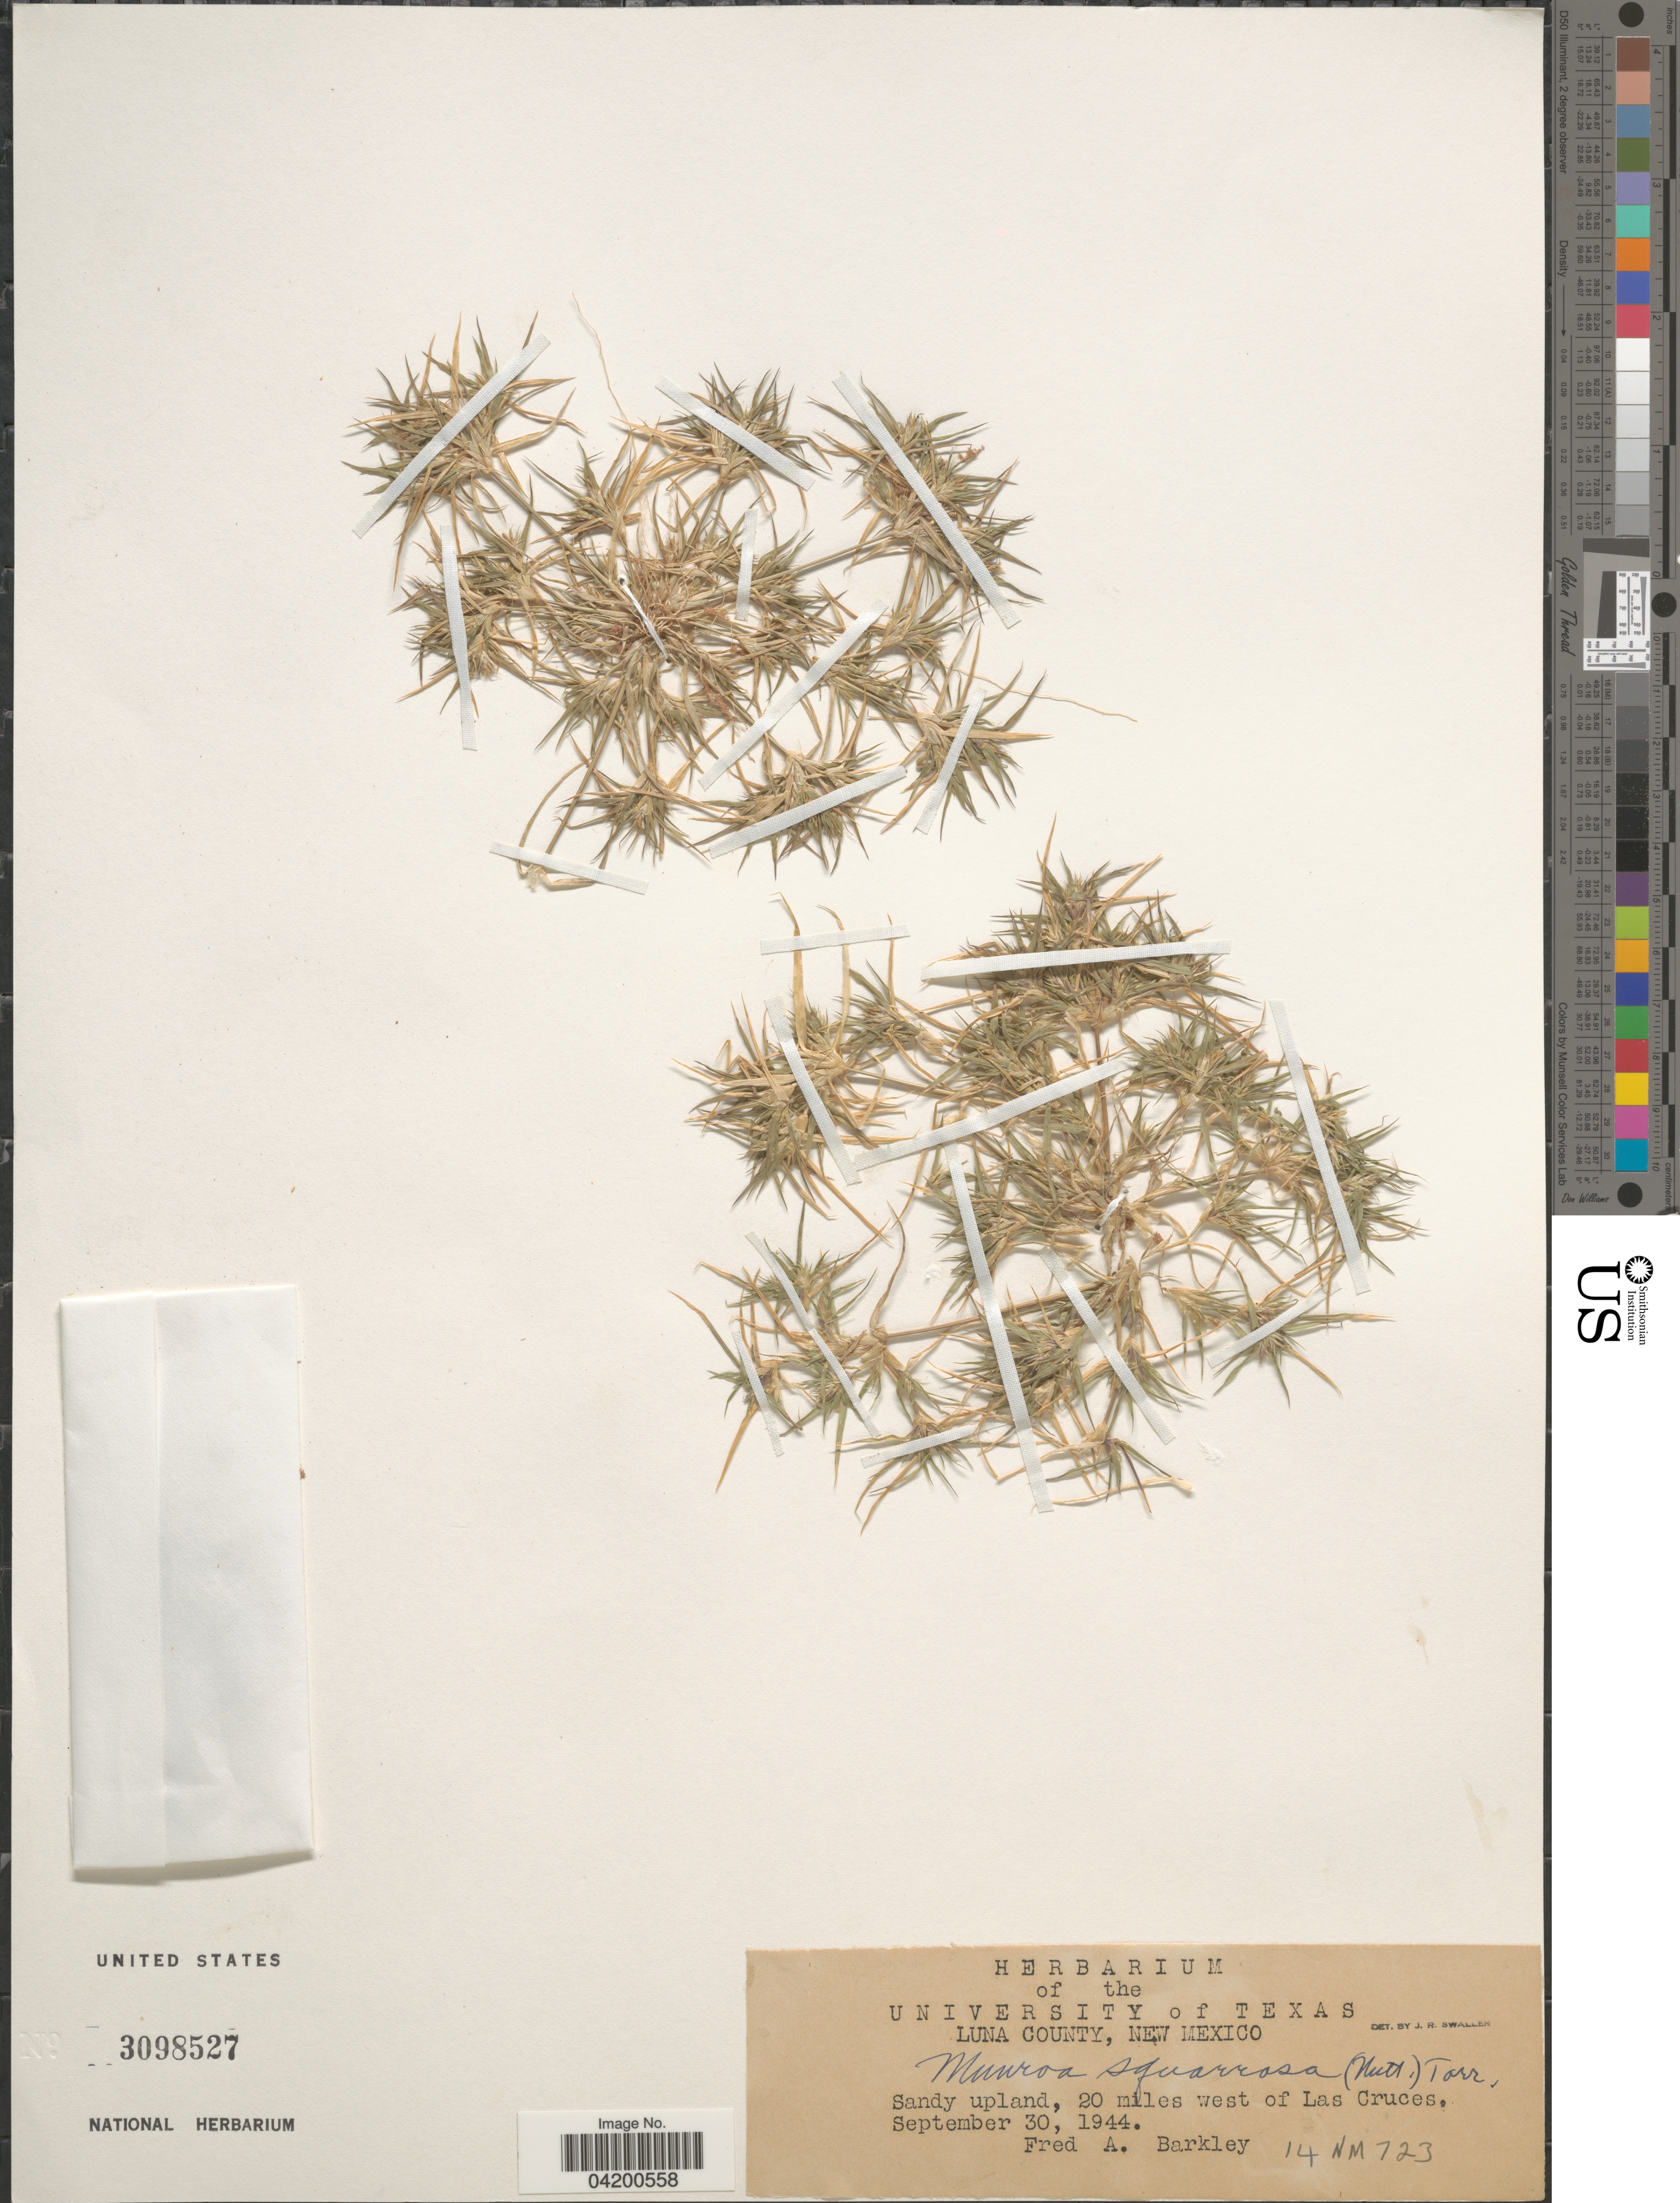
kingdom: Plantae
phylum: Tracheophyta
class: Liliopsida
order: Poales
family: Poaceae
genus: Munroa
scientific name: Munroa squarrosa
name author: (Nutt.) Torr.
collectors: F. A. Barkley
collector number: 14NM723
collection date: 1944-09-30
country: United States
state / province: New Mexico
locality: Luna County. Sandy upland, 20 miles west of Las Cruces.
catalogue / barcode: US 3098527